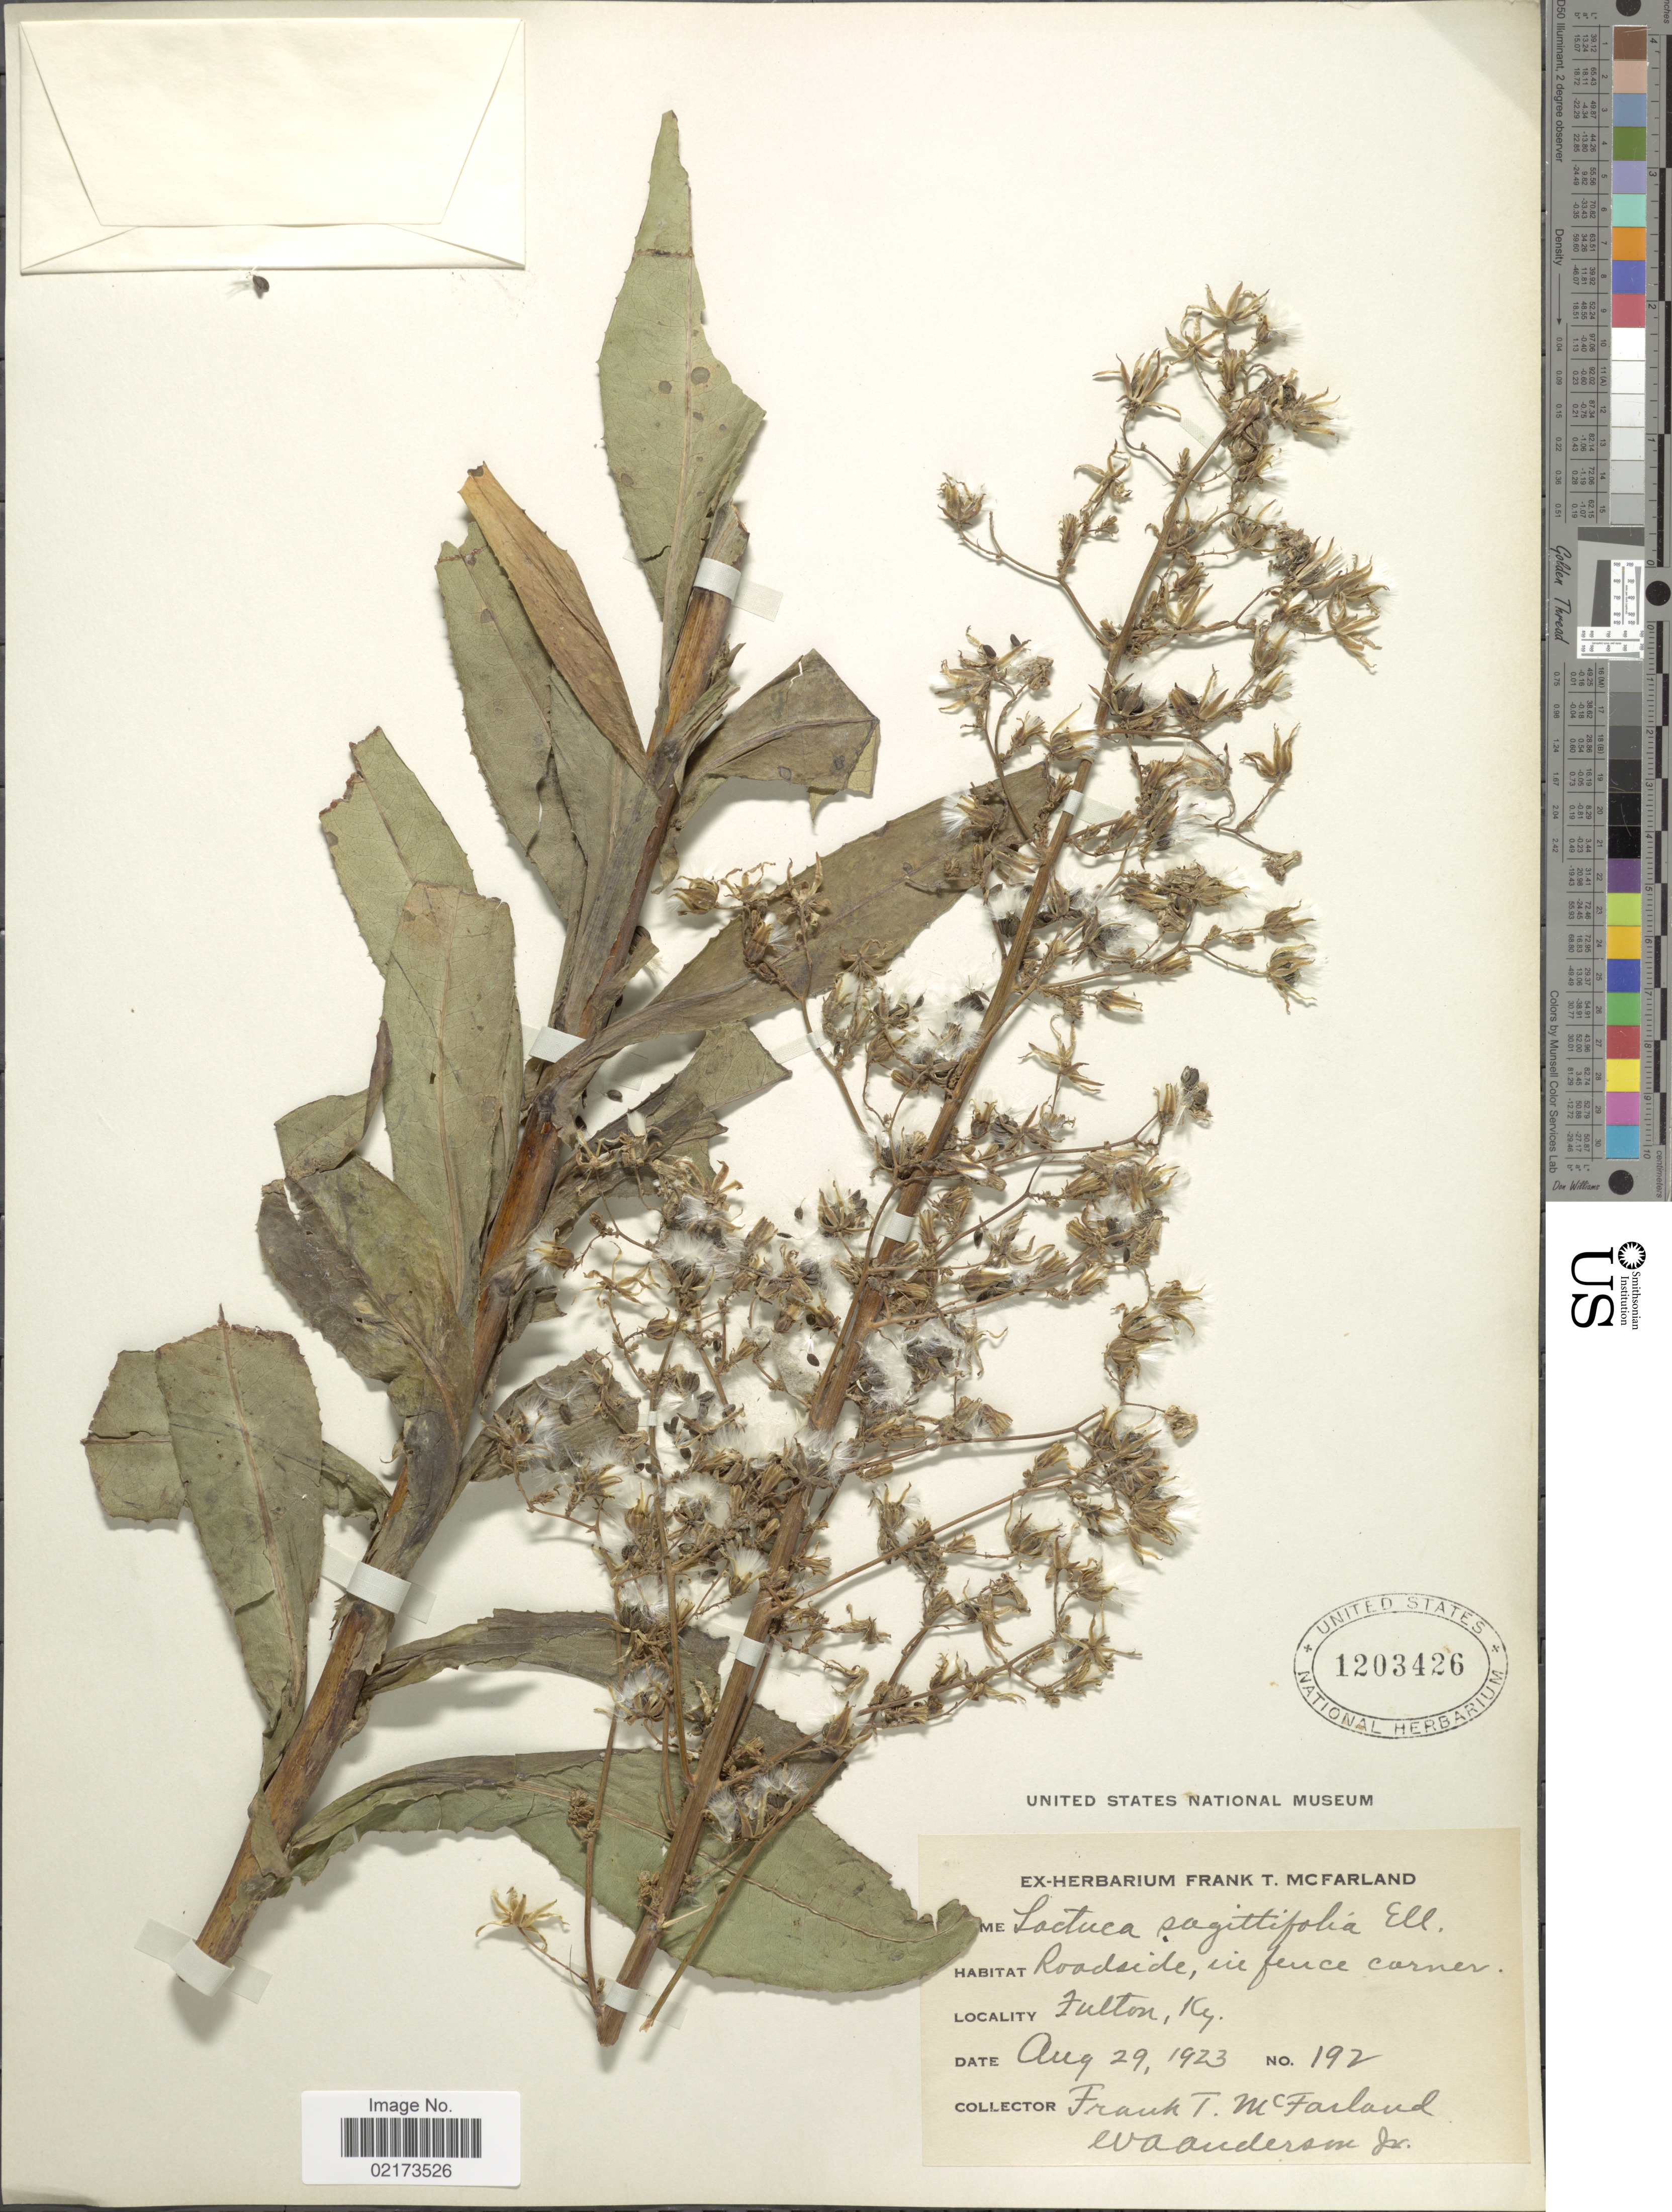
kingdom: Plantae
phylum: Tracheophyta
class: Magnoliopsida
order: Asterales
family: Asteraceae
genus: Lactuca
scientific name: Lactuca canadensis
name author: L.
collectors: F. McFarland & E. Anderson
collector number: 192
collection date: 1923-08-29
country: United States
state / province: Kentucky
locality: Fulton, Ky.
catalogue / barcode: US 1203426